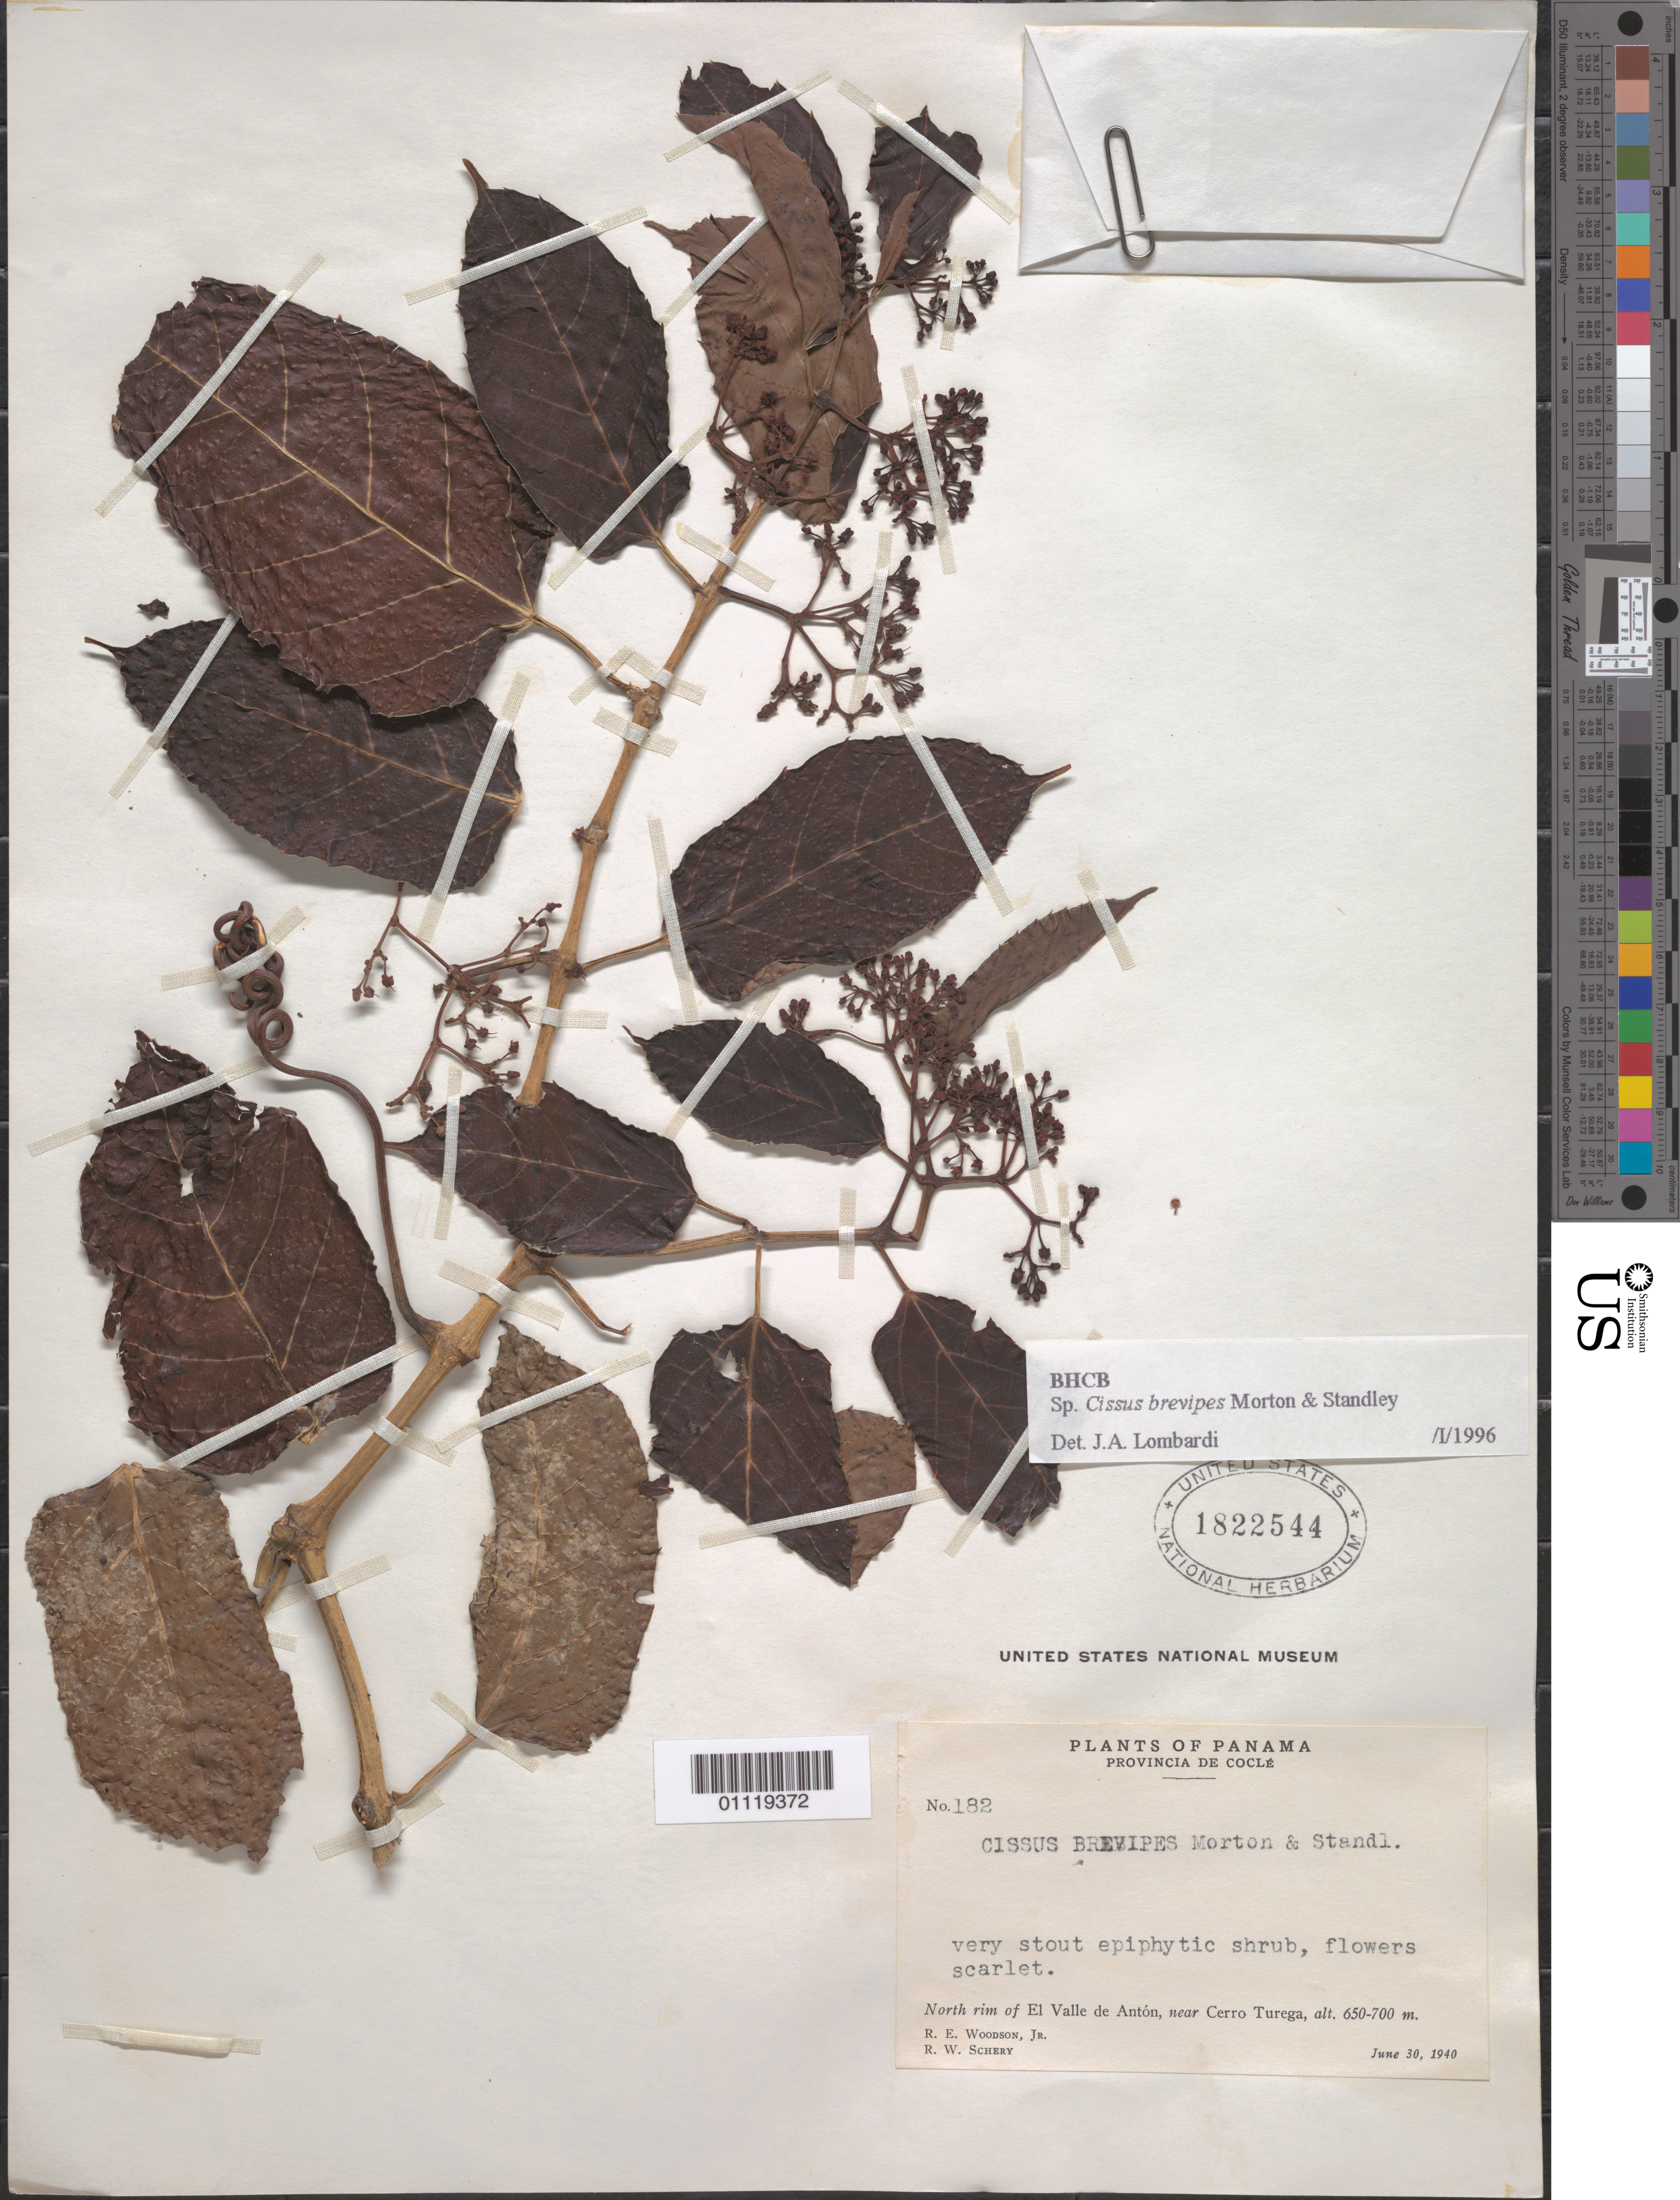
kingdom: Plantae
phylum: Tracheophyta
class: Magnoliopsida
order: Vitales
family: Vitaceae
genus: Cissus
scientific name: Cissus brevipes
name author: C.V. Morton & Standl.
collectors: R. E. Woodson & R. W. Schery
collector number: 182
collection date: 1940-06-30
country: Panama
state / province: Coclé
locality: N rim of El Valle de Anton, near Cerro Turega.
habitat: Very stout epiphytic shrub.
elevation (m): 650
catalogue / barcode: US 1822544